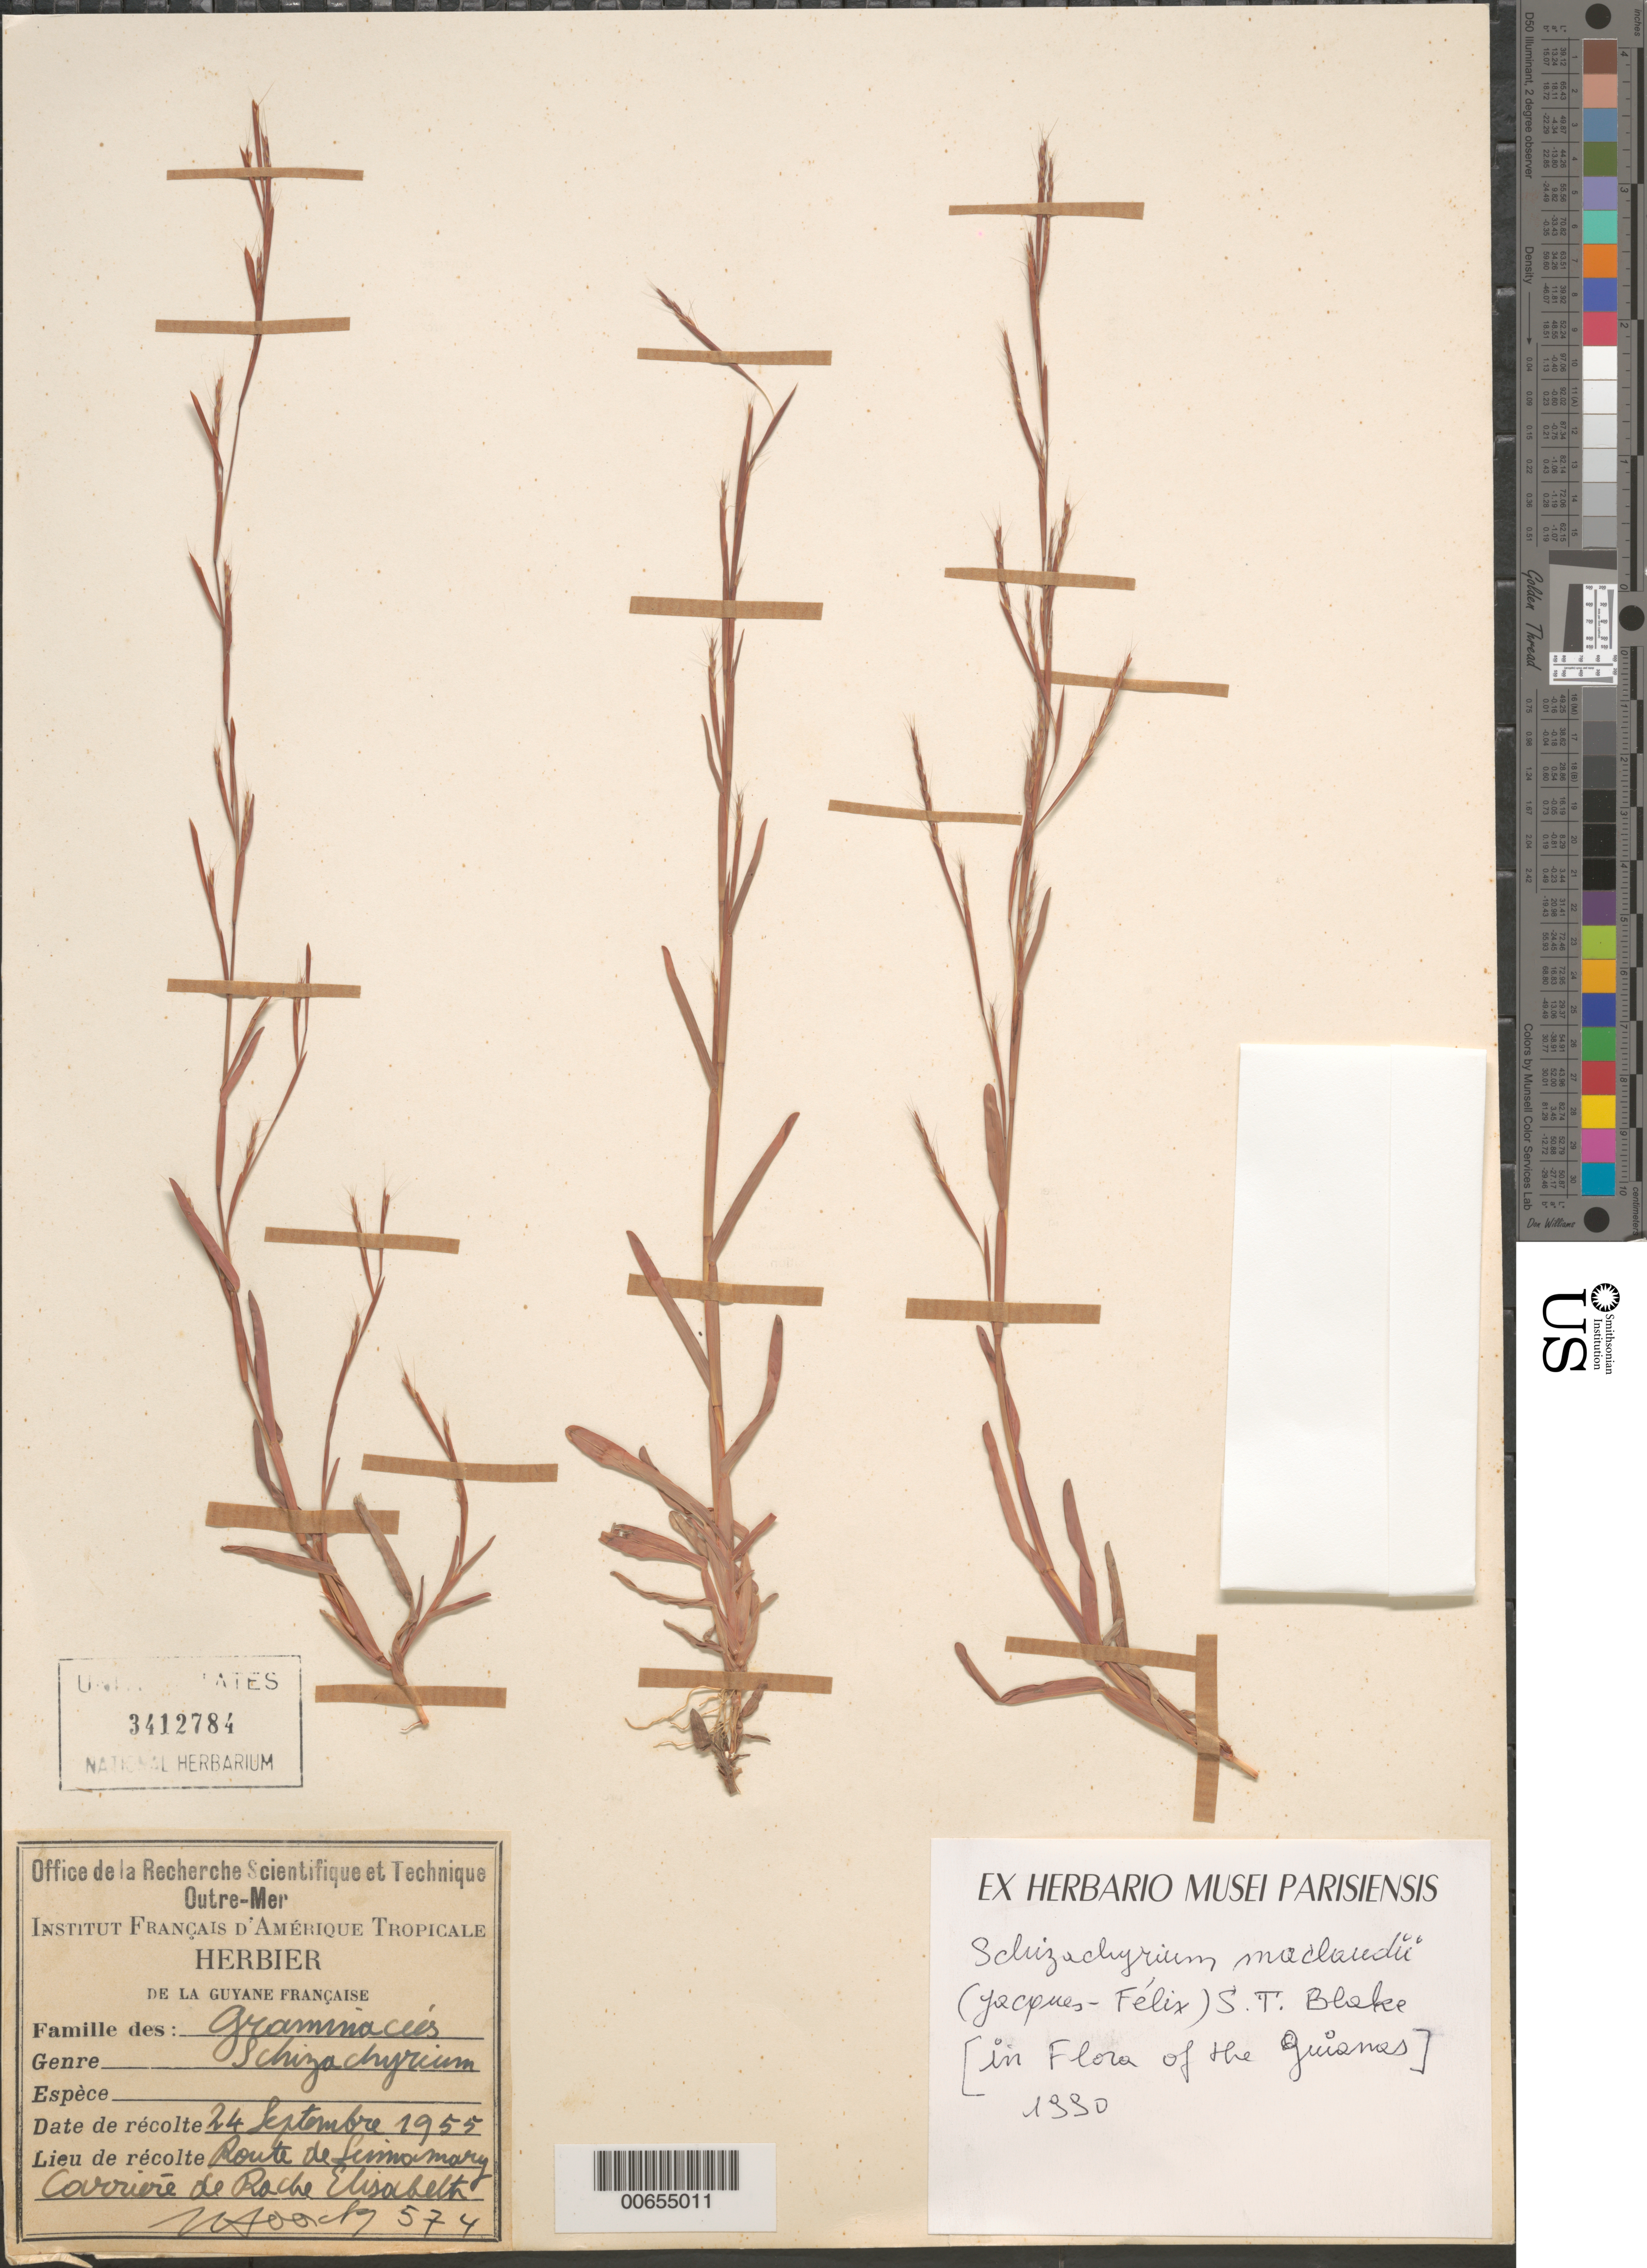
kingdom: Plantae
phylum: Tracheophyta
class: Liliopsida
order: Poales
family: Poaceae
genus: Schizachyrium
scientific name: Schizachyrium maclaudii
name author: S.T. Blake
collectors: J. Hoock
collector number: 574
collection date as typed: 24-Sep-55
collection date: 1955-09-24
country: French Guiana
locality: Route de Sinnamary, carrierè de Roche Elisabeth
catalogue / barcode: US 3412784